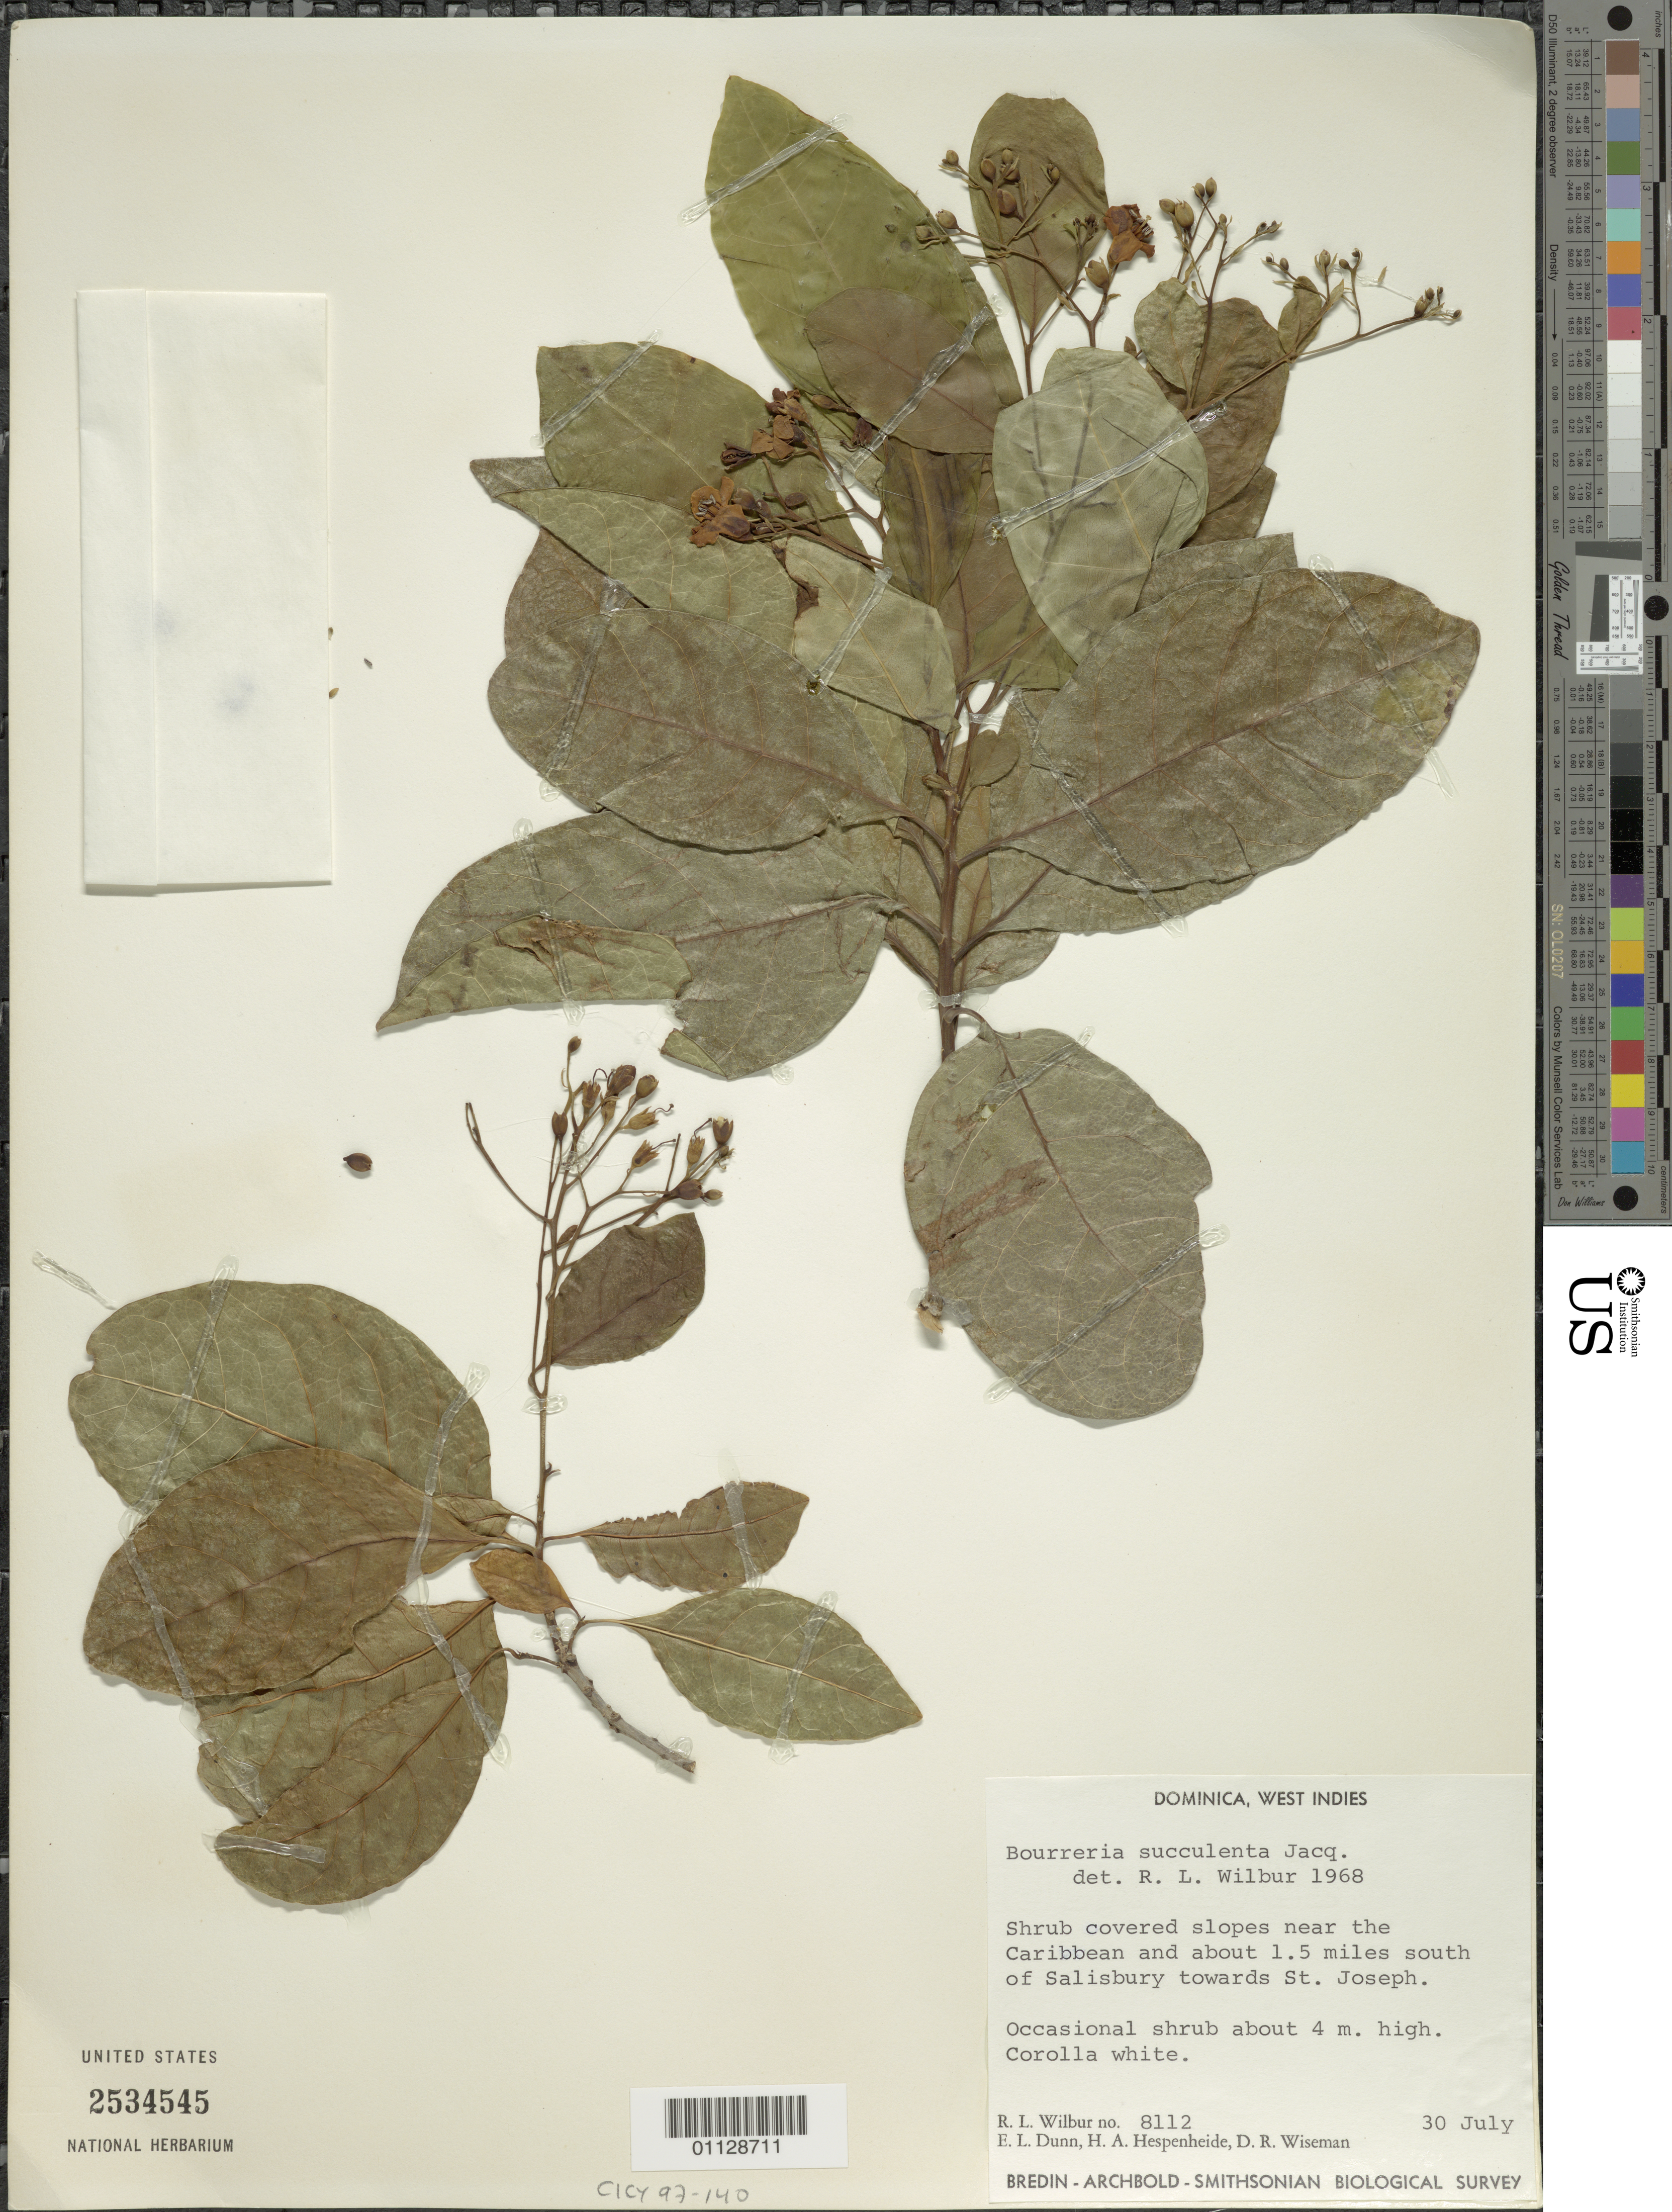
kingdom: Plantae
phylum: Tracheophyta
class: Magnoliopsida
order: Boraginales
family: Ehretiaceae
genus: Bourreria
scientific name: Bourreria succulenta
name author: Jacq.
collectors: R. L. Wilbur, E. Dunn, H. A. Hespenheide & D. R. Wiseman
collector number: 8112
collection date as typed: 30 Jul 1968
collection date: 1968-07-30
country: Dominica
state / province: St. Joseph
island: Dominica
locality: Shrub covered slopes near the Caribbean and about 1.5 mi S of Salisbury towards St. Joseph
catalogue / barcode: US 2534545